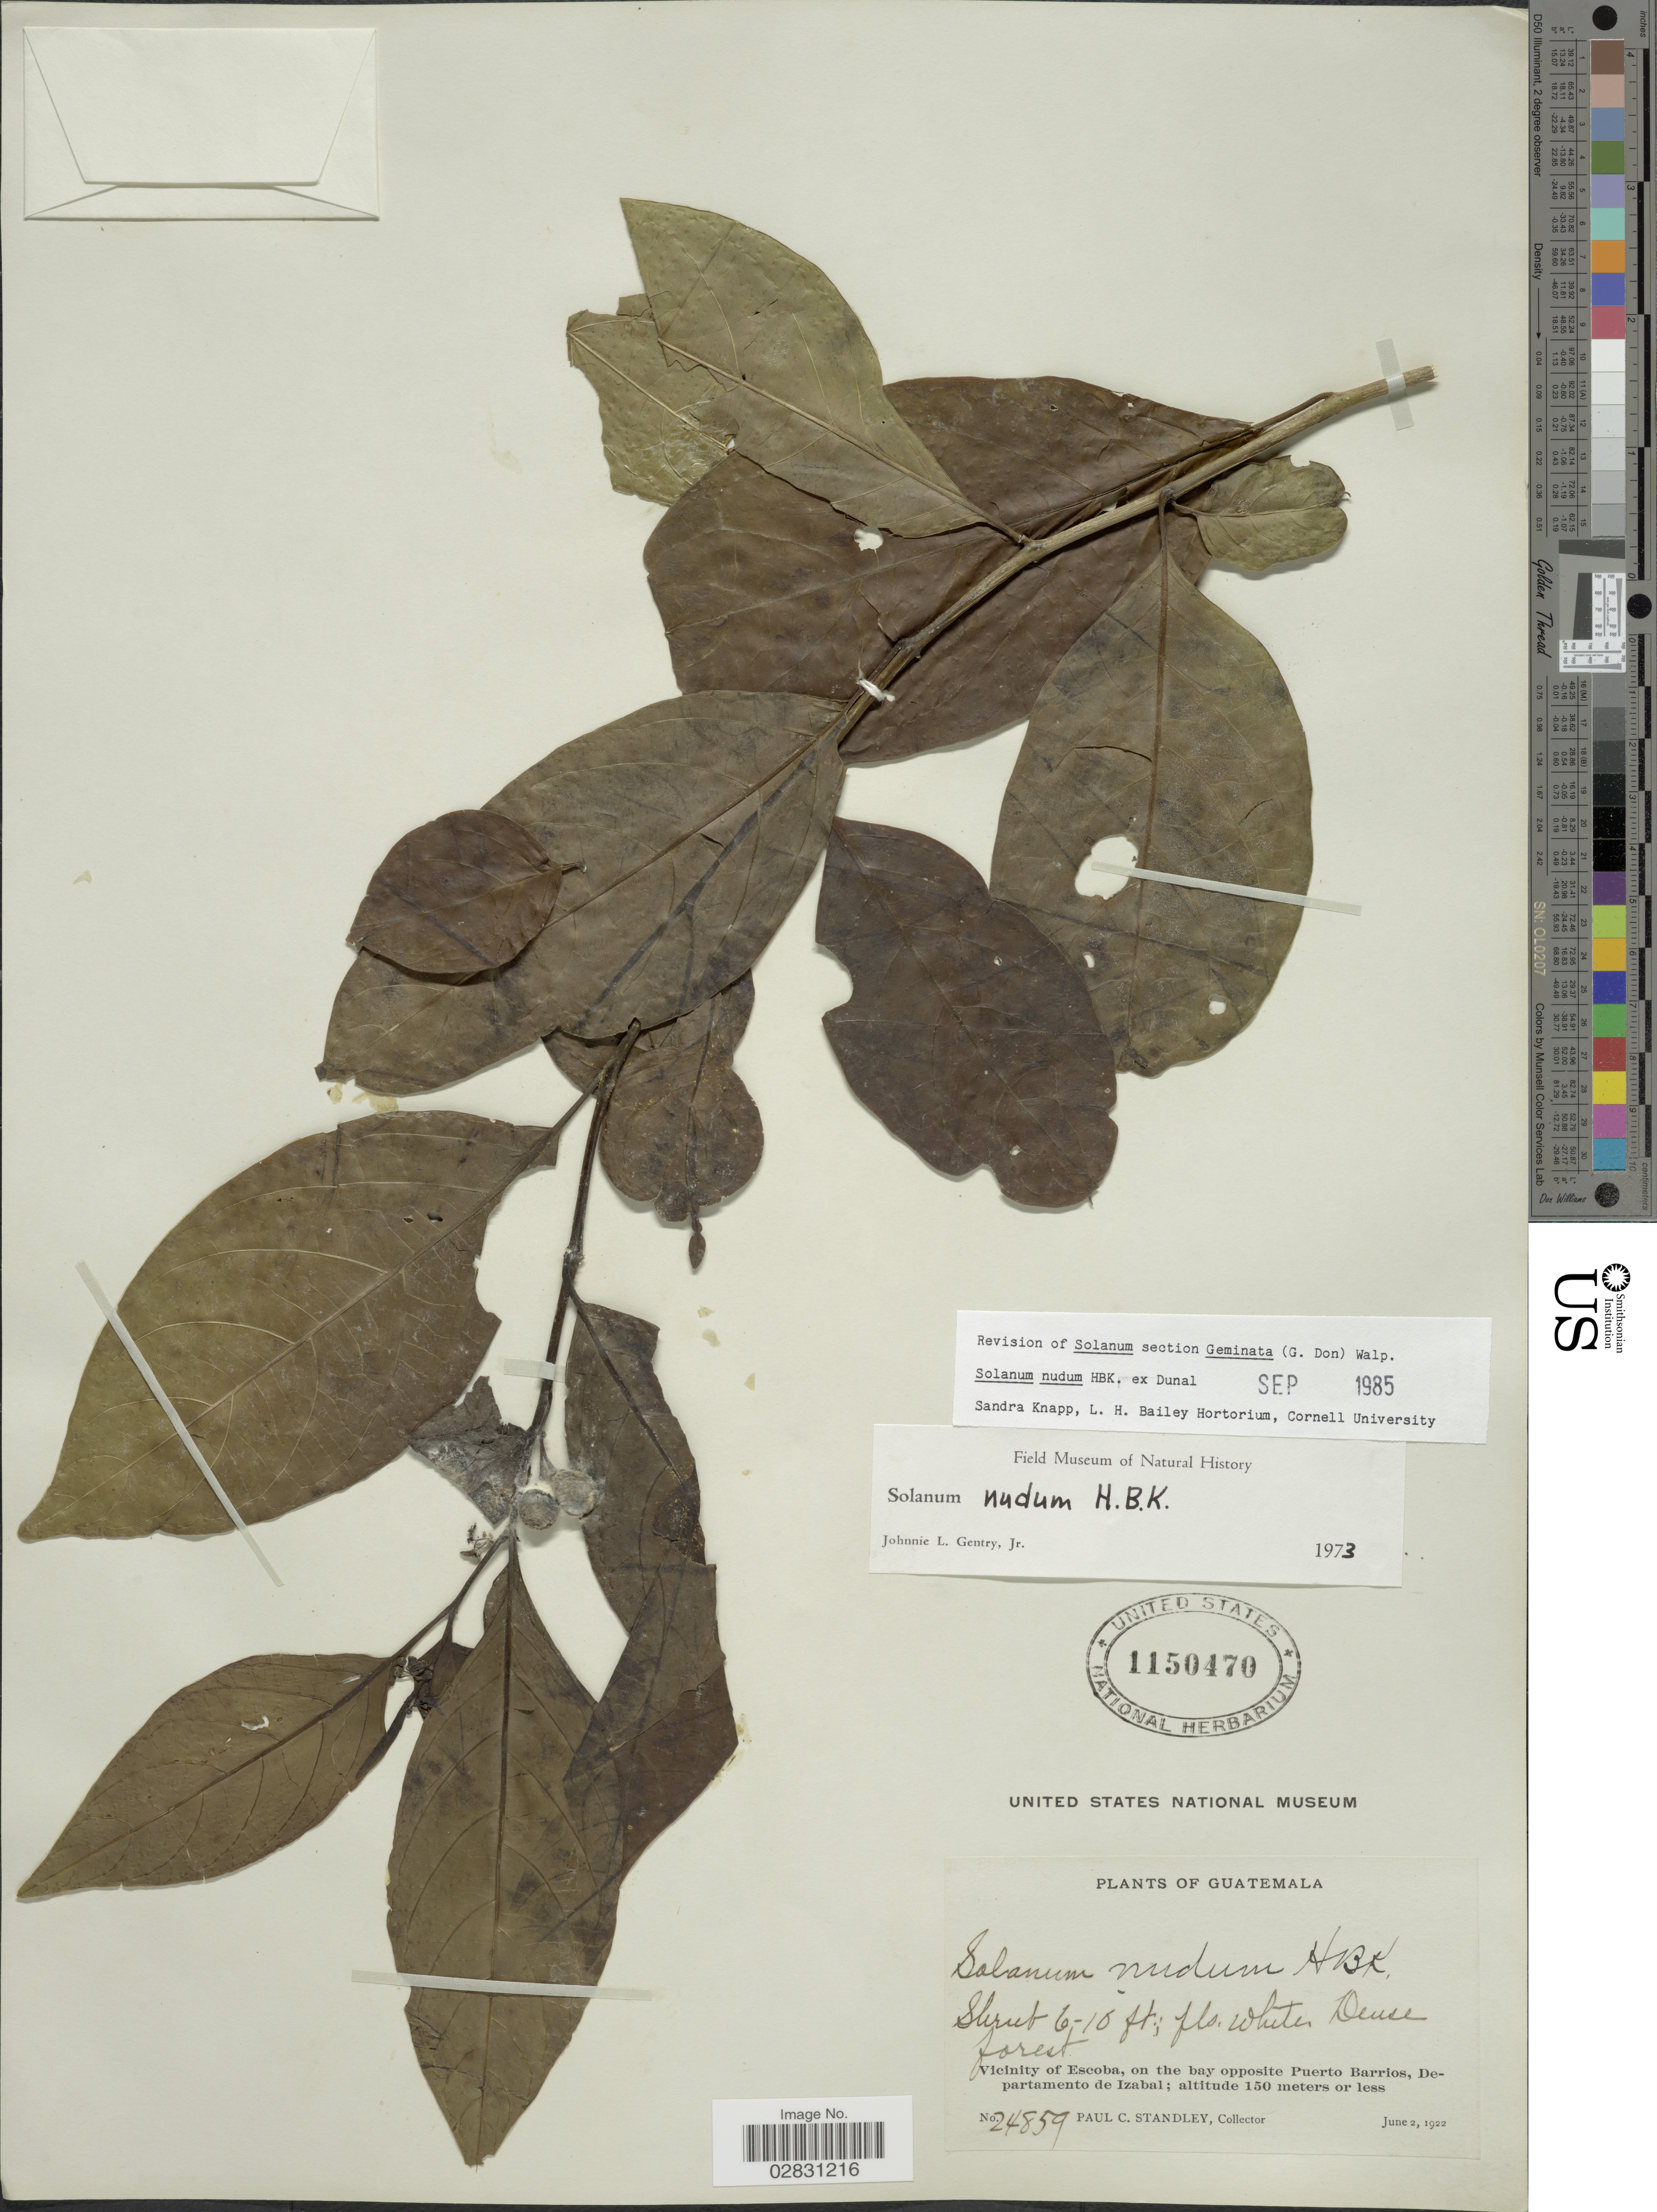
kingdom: Plantae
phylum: Tracheophyta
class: Magnoliopsida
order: Solanales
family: Solanaceae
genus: Solanum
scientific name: Solanum nudum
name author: Humb. & Bonpl. ex Dunal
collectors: P. C. Standley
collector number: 24859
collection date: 1922-06-02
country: Guatemala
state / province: Izabal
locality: Vicinity of Escoba, on the bay opposite Puerto Barrios, Departamento de Izabal.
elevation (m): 150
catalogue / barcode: US 1150470